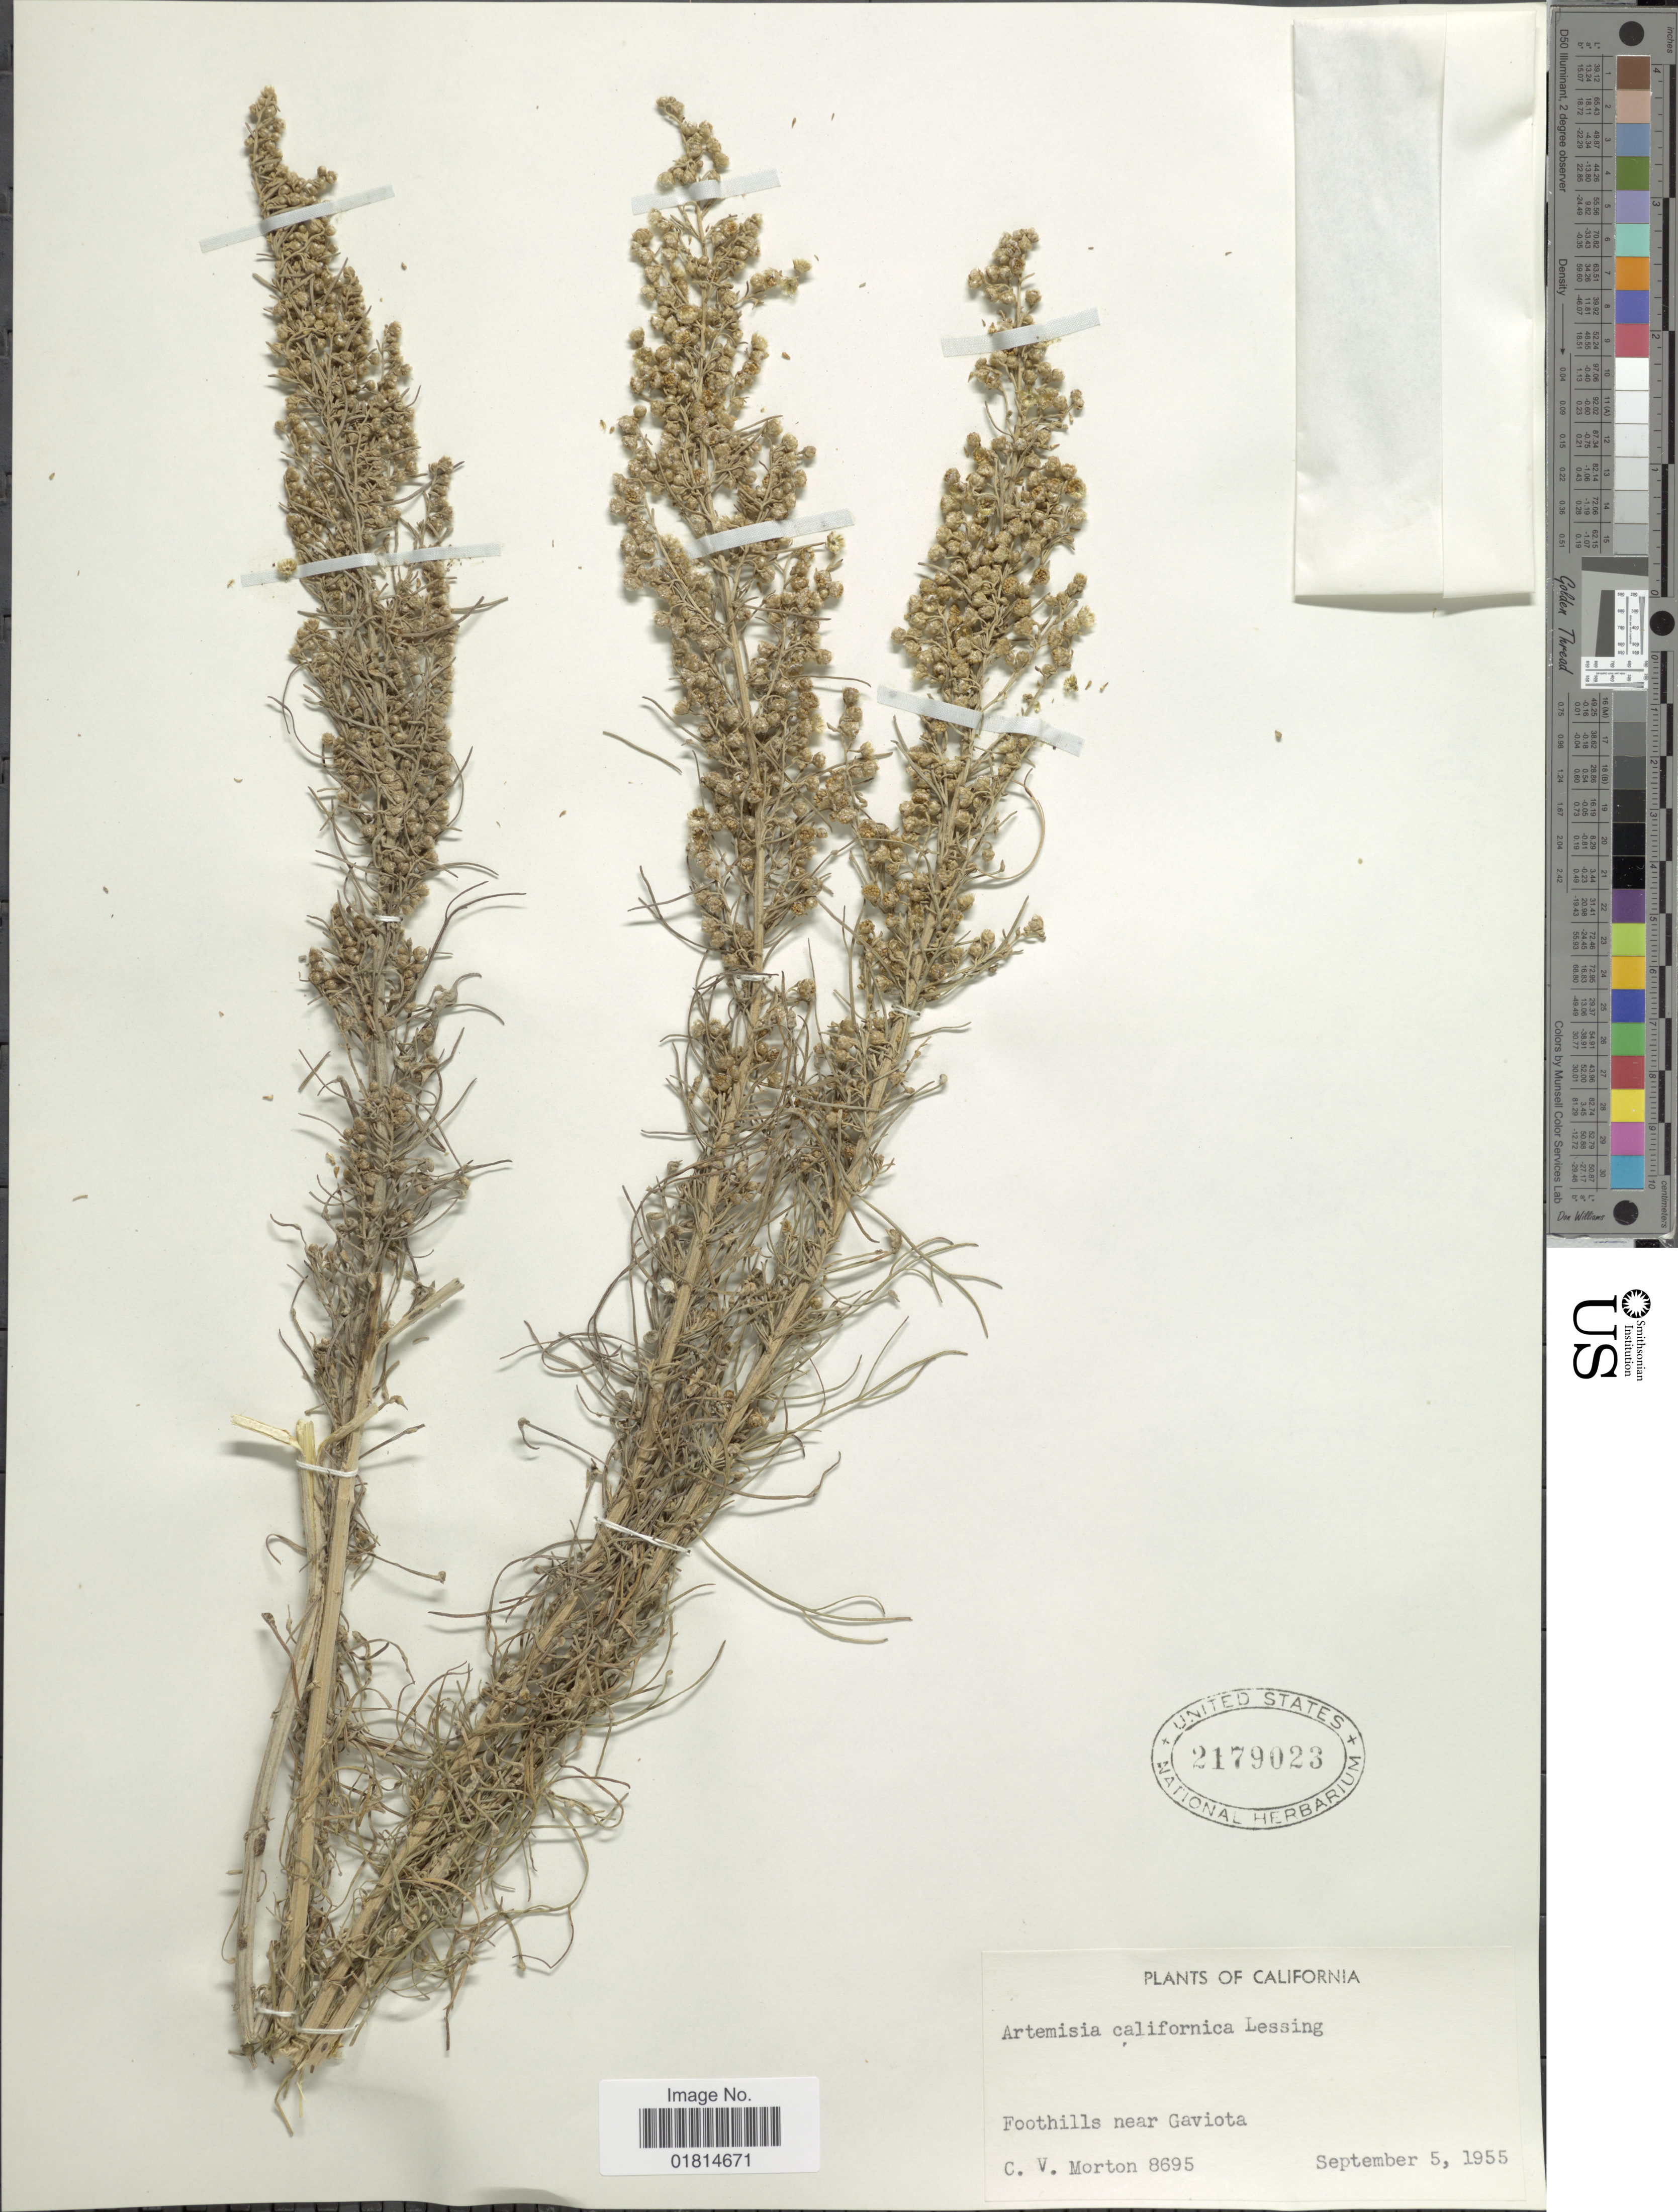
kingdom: Plantae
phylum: Tracheophyta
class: Magnoliopsida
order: Asterales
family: Asteraceae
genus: Artemisia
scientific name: Artemisia californica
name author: Less.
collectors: C. V. Morton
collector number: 8695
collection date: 1955-09-05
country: United States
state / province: California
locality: Foothills near Gaviota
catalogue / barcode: US 2179023